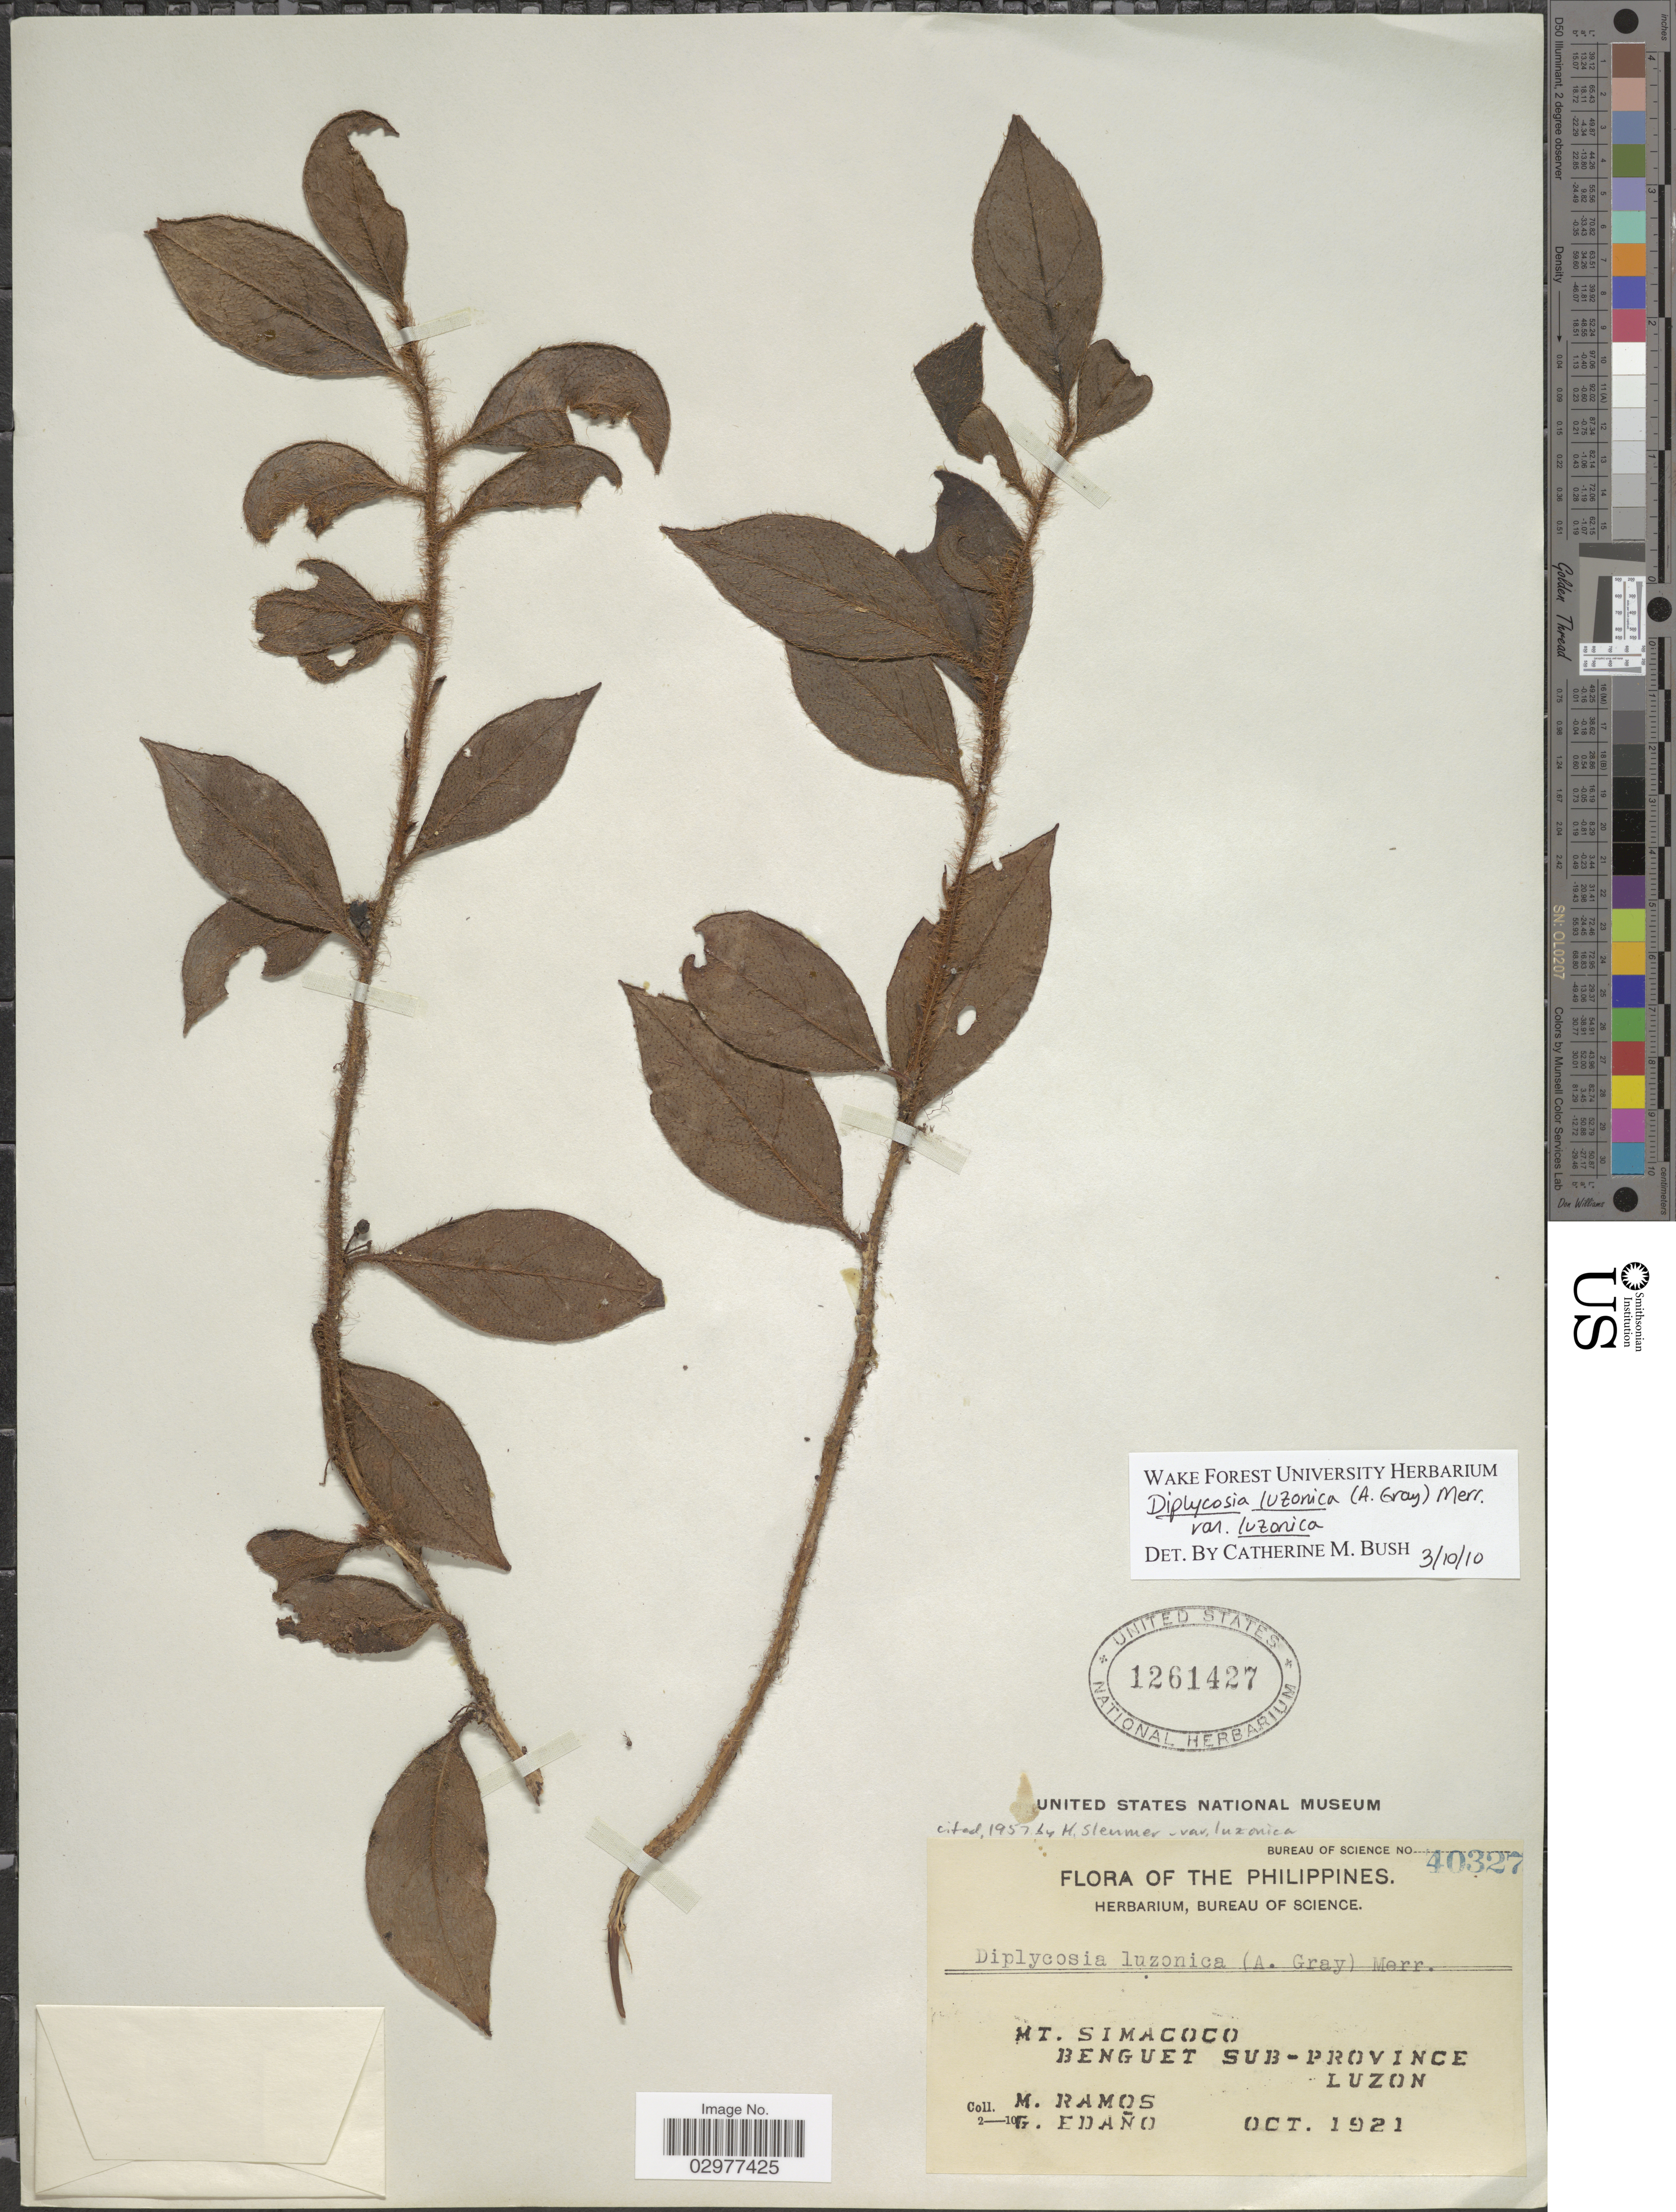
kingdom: Plantae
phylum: Tracheophyta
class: Magnoliopsida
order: Ericales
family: Ericaceae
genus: Diplycosia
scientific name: Diplycosia luzonica var. luzonica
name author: (A. Gray) Merr.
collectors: M. Ramos & G. Edaño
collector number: Bureau of Science 40327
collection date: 1921-10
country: Philippines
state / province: Cordillera (Administrative Region)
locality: Mt. Simacoco, Benguet Sub-Province Luzon.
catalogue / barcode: US 1261427